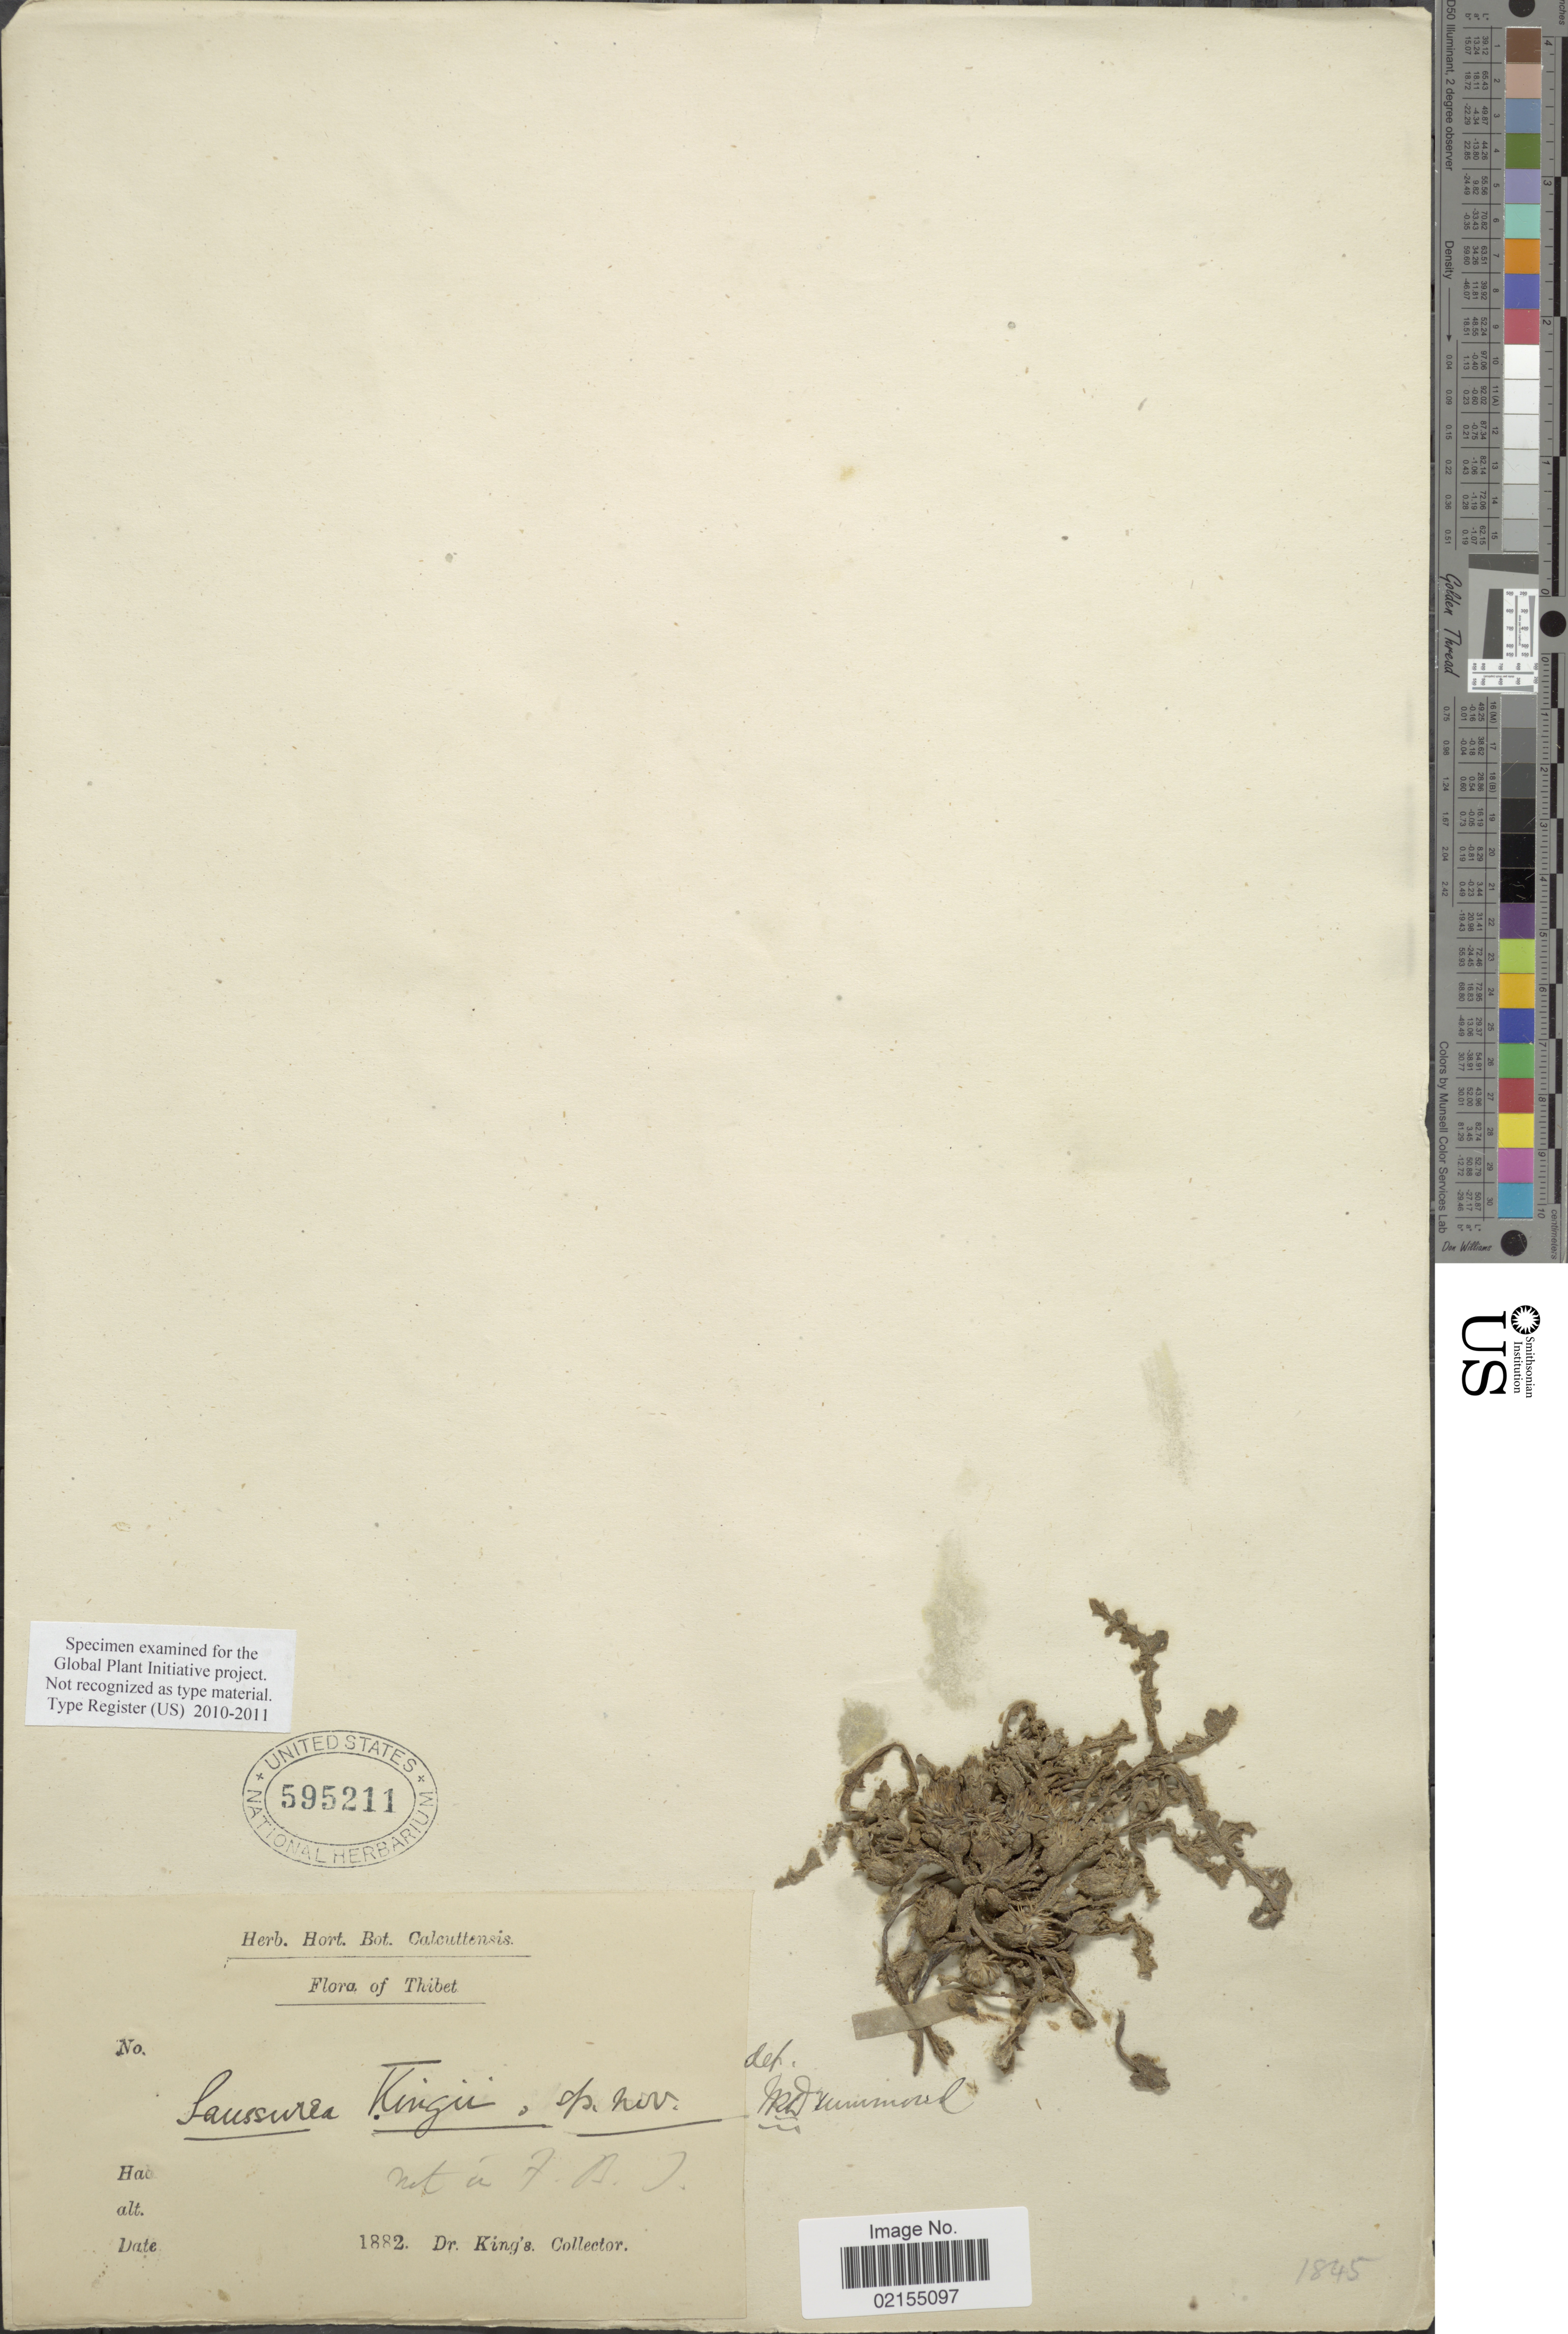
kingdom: Plantae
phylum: Tracheophyta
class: Magnoliopsida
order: Asterales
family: Asteraceae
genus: Saussurea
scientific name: Saussurea kingii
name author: J.R. Drumm ex C.E.C. Fisch.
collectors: Dr. King's collector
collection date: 1882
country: China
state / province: Xizang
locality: Thibet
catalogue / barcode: US 595211